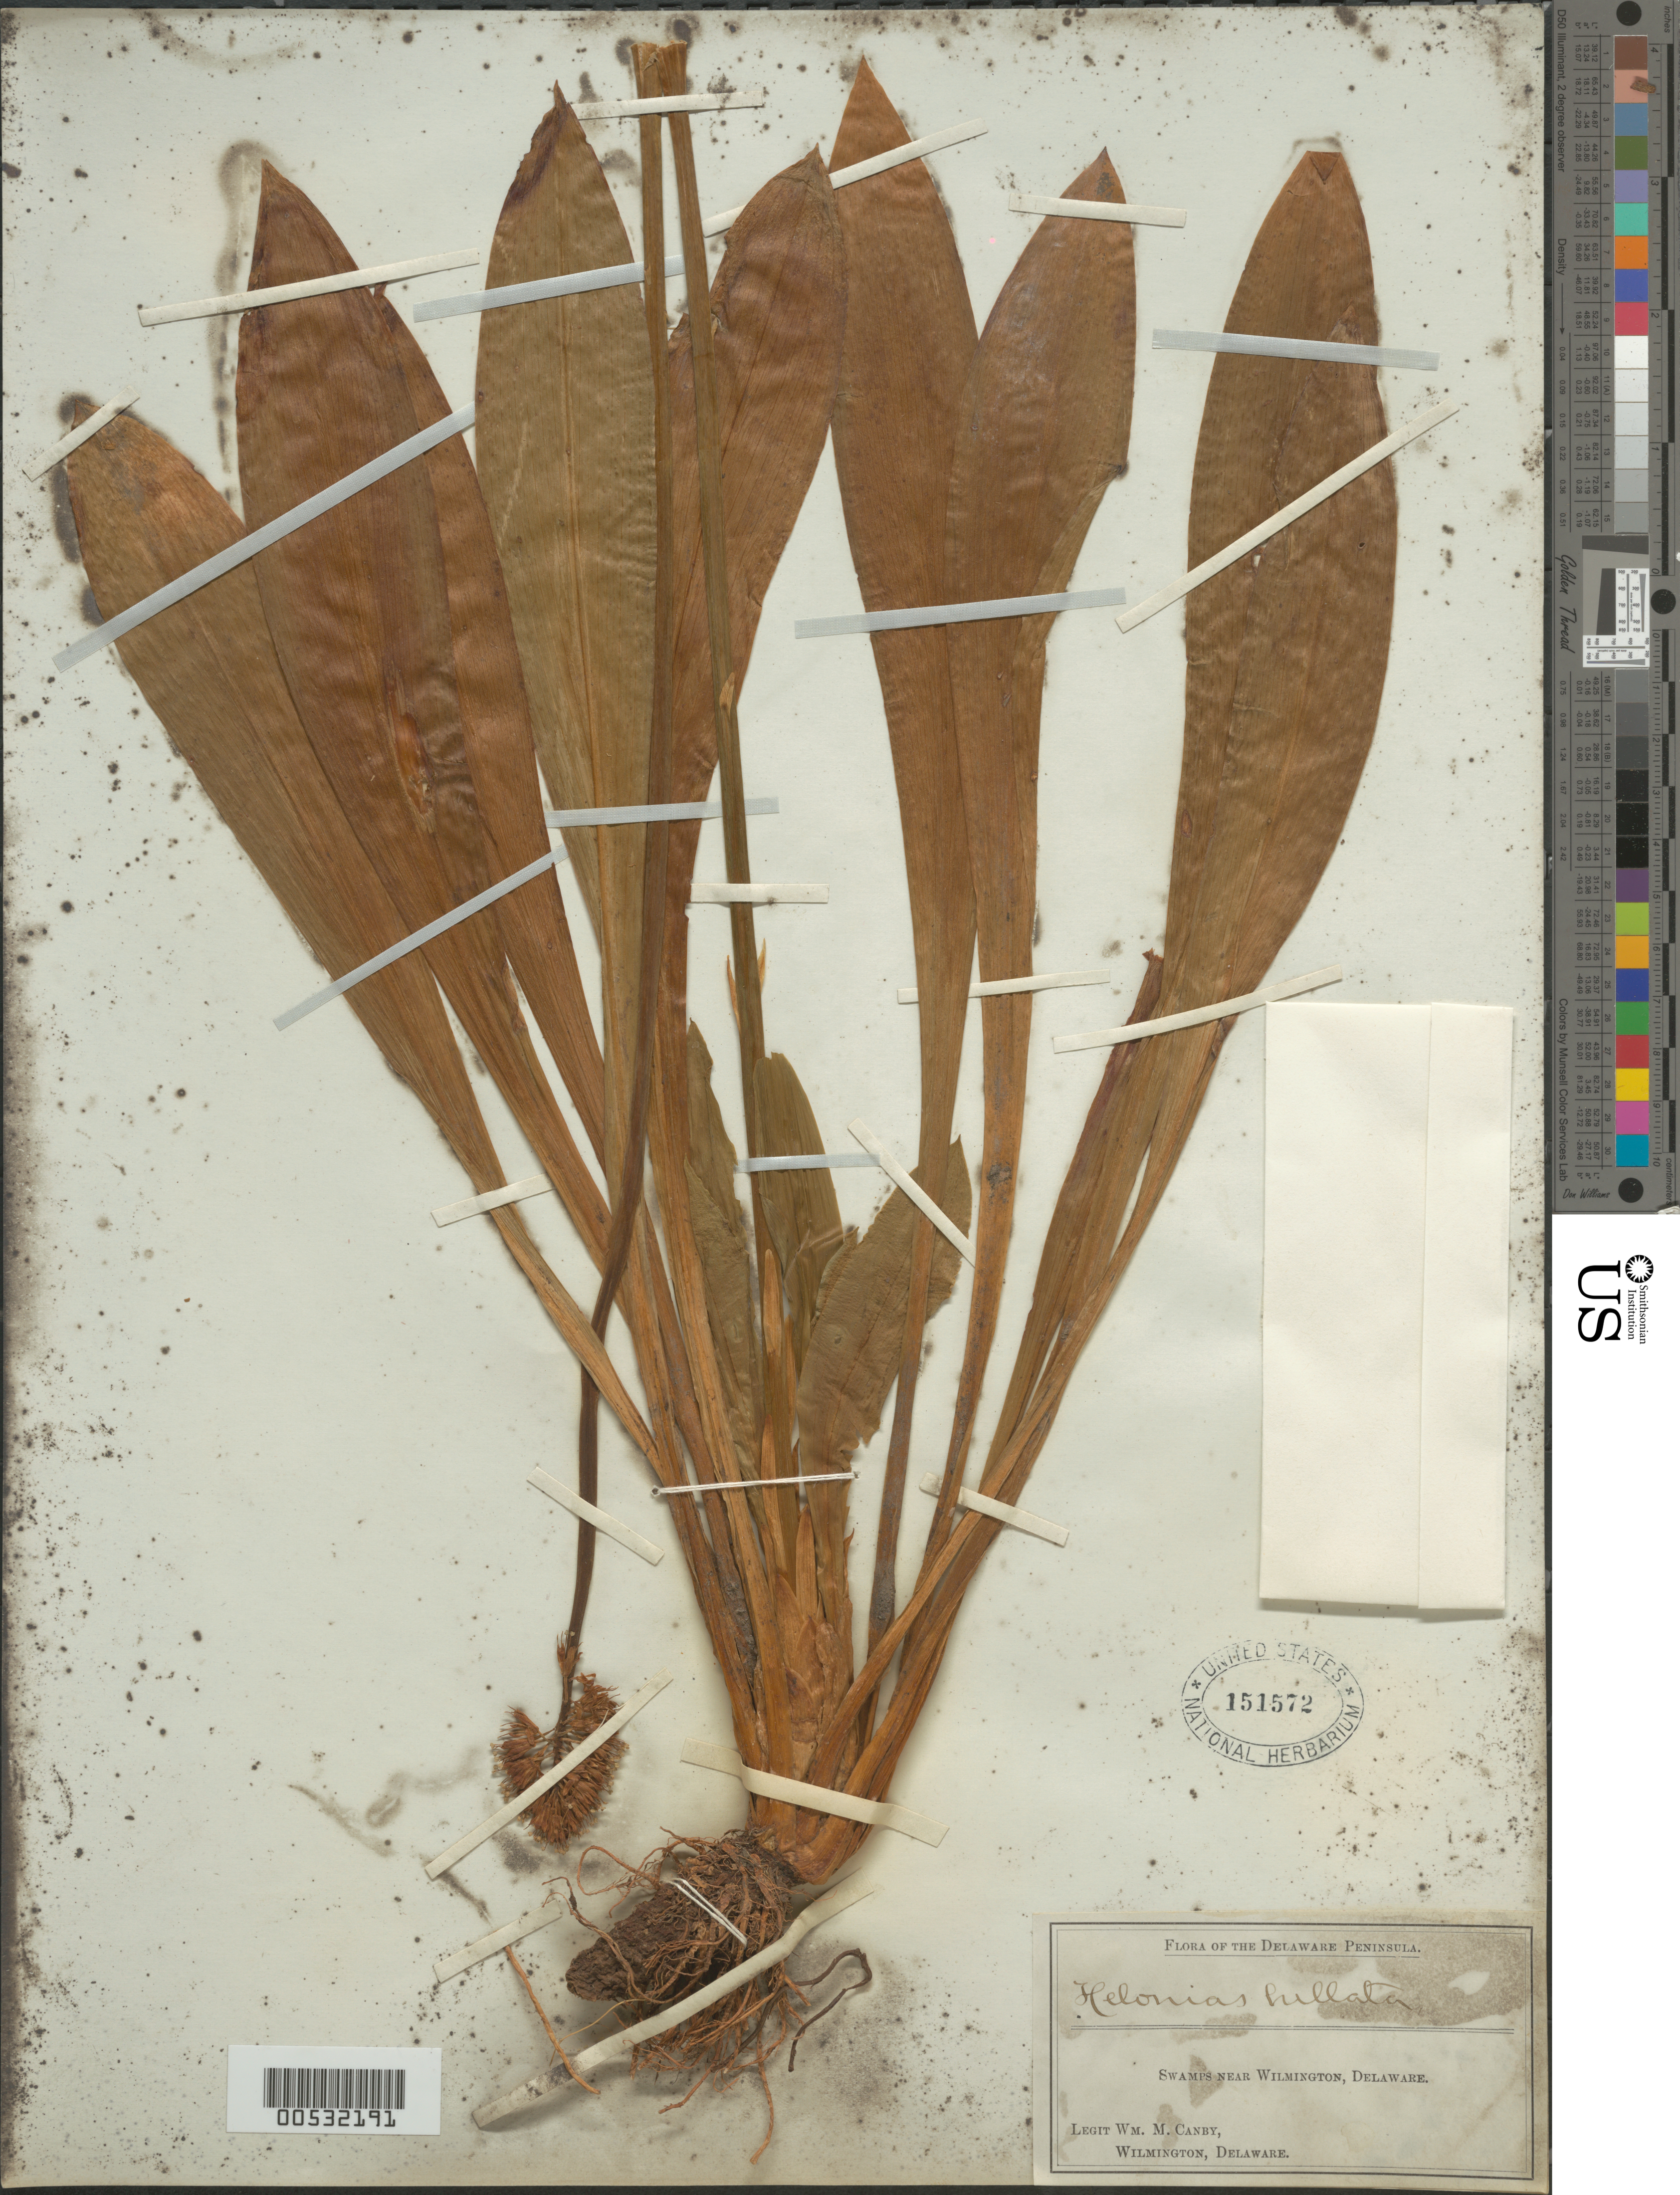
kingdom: Plantae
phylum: Tracheophyta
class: Liliopsida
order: Liliales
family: Melanthiaceae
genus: Helonias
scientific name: Helonias bullata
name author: L.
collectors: W. M. Canby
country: United States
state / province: Delaware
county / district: New Castle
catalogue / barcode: US 151572